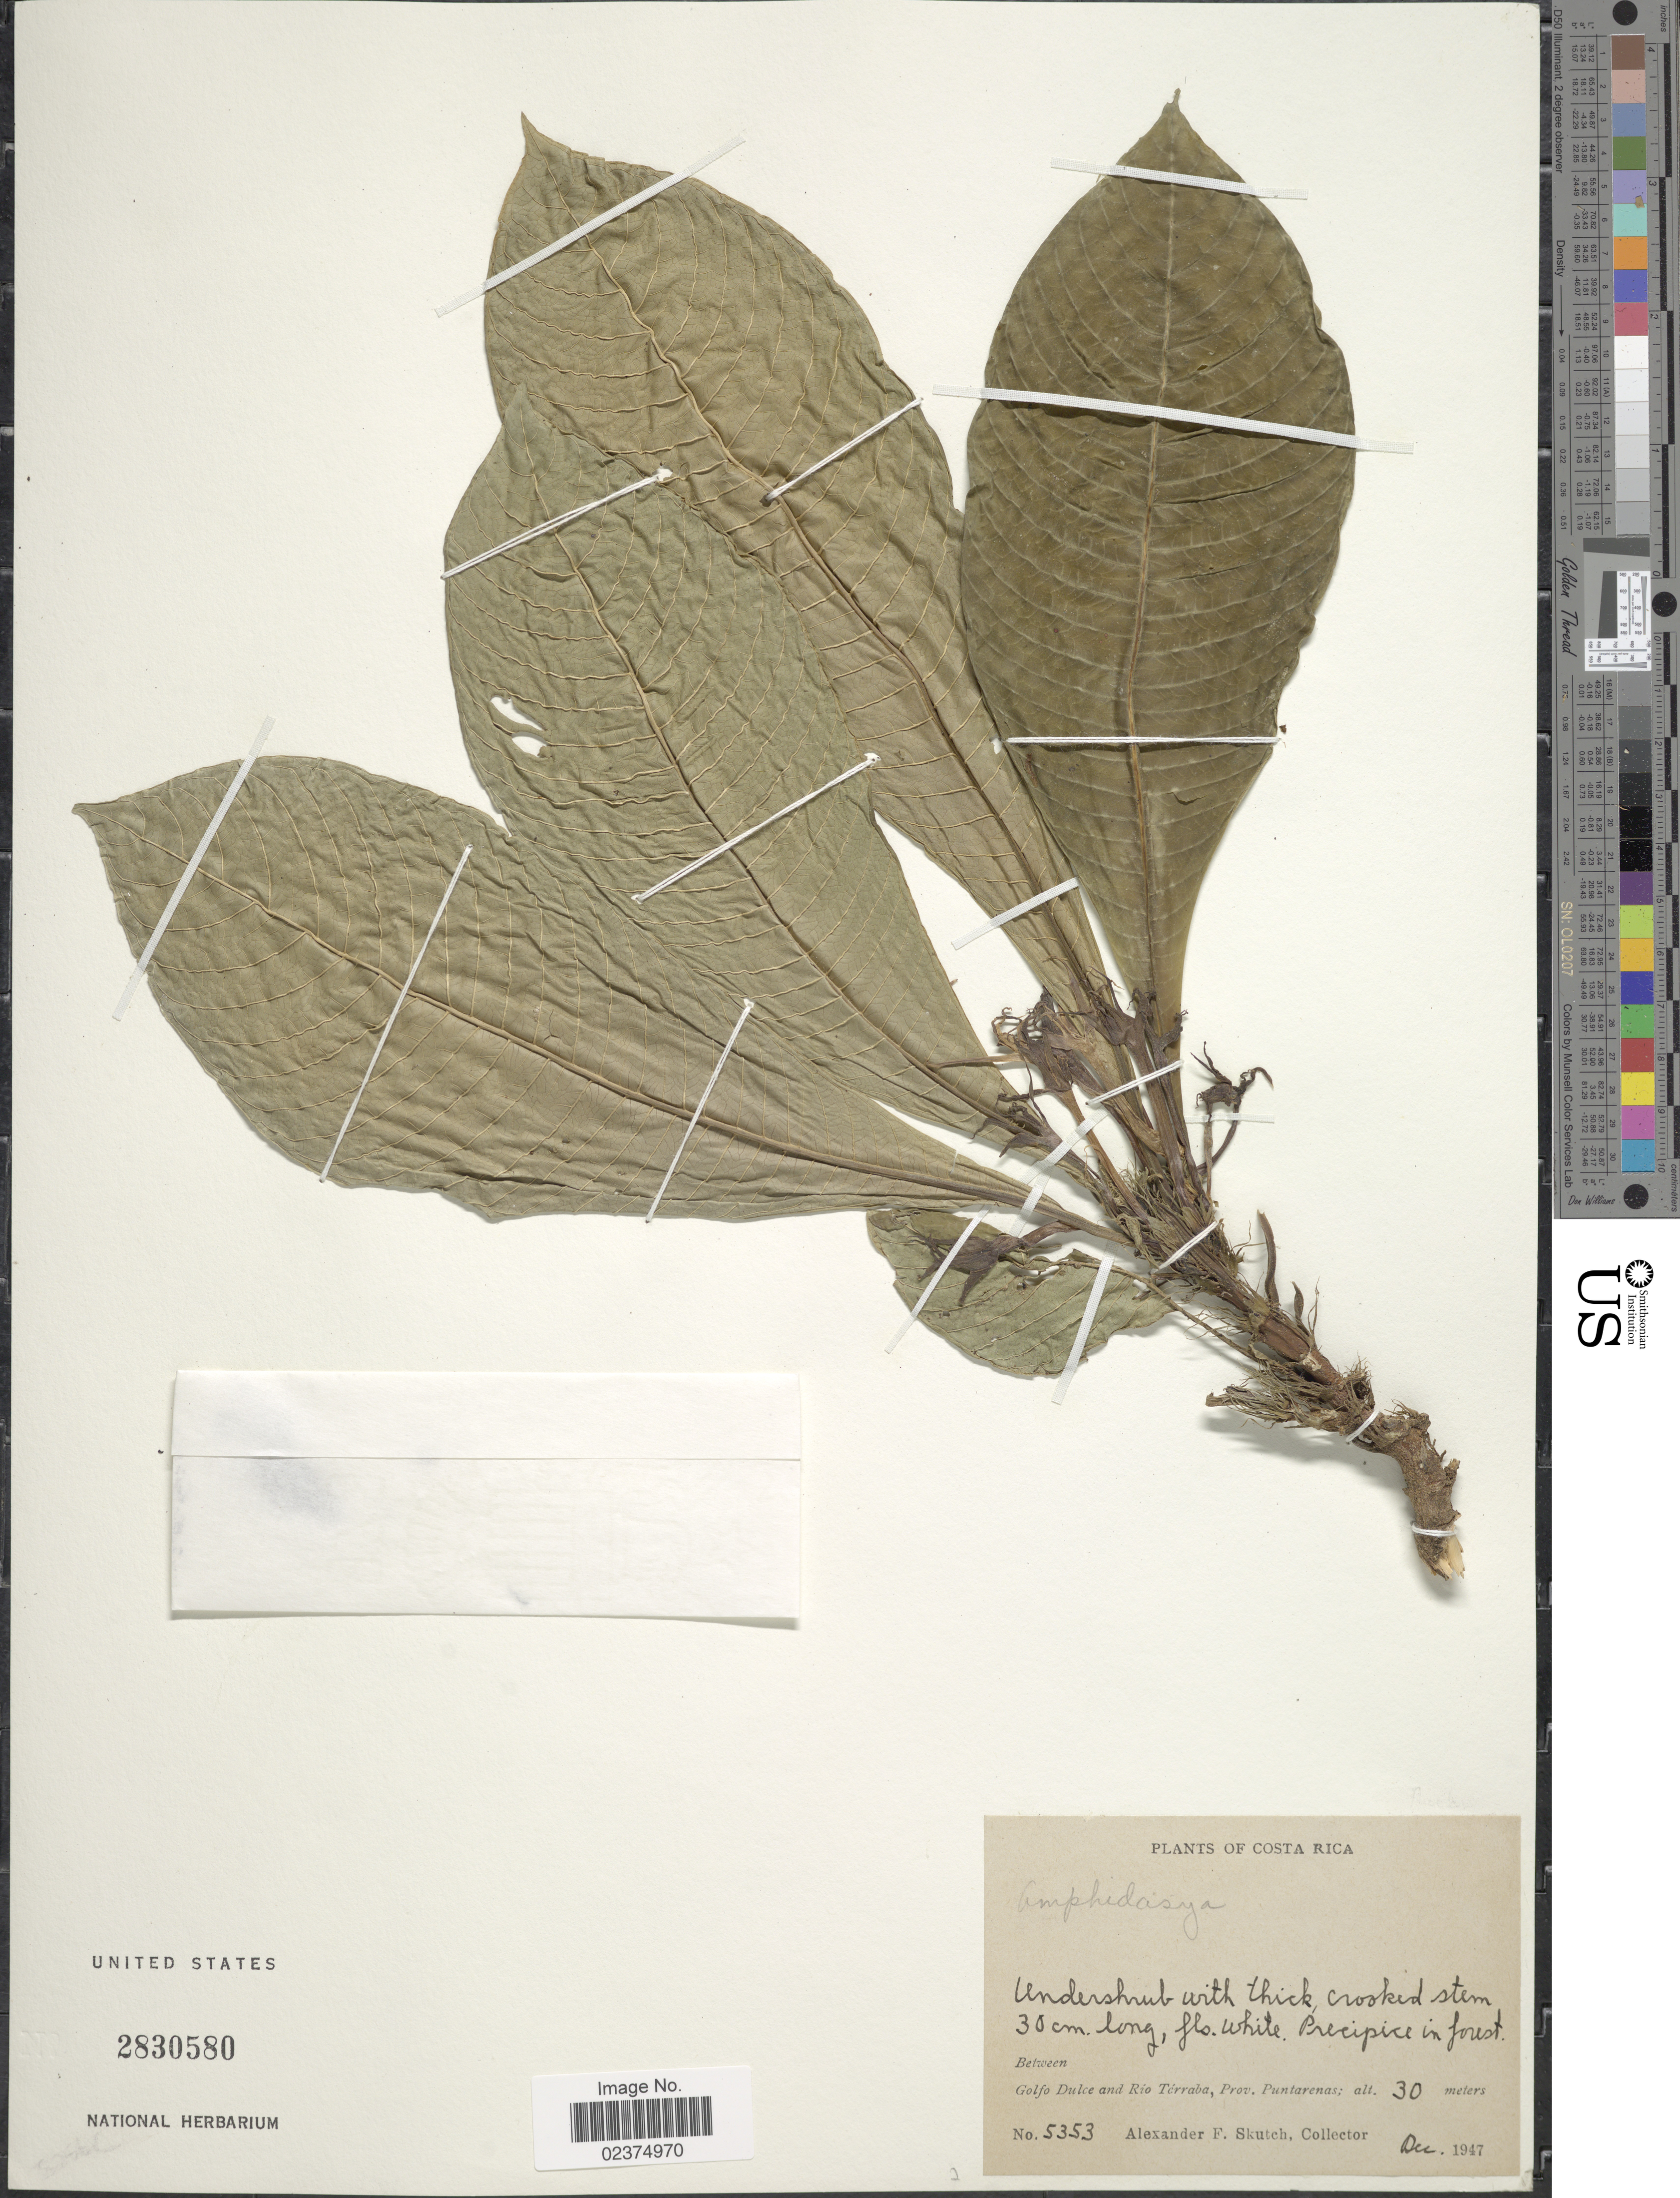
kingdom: Plantae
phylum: Tracheophyta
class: Magnoliopsida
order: Gentianales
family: Rubiaceae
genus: Amphidasya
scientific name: Amphidasya sp.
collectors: A. F. Skutch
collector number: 5353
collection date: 1947-12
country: Costa Rica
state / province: Puntarenas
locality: Between Golfo and Rio Terralba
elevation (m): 30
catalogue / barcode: US 2830580